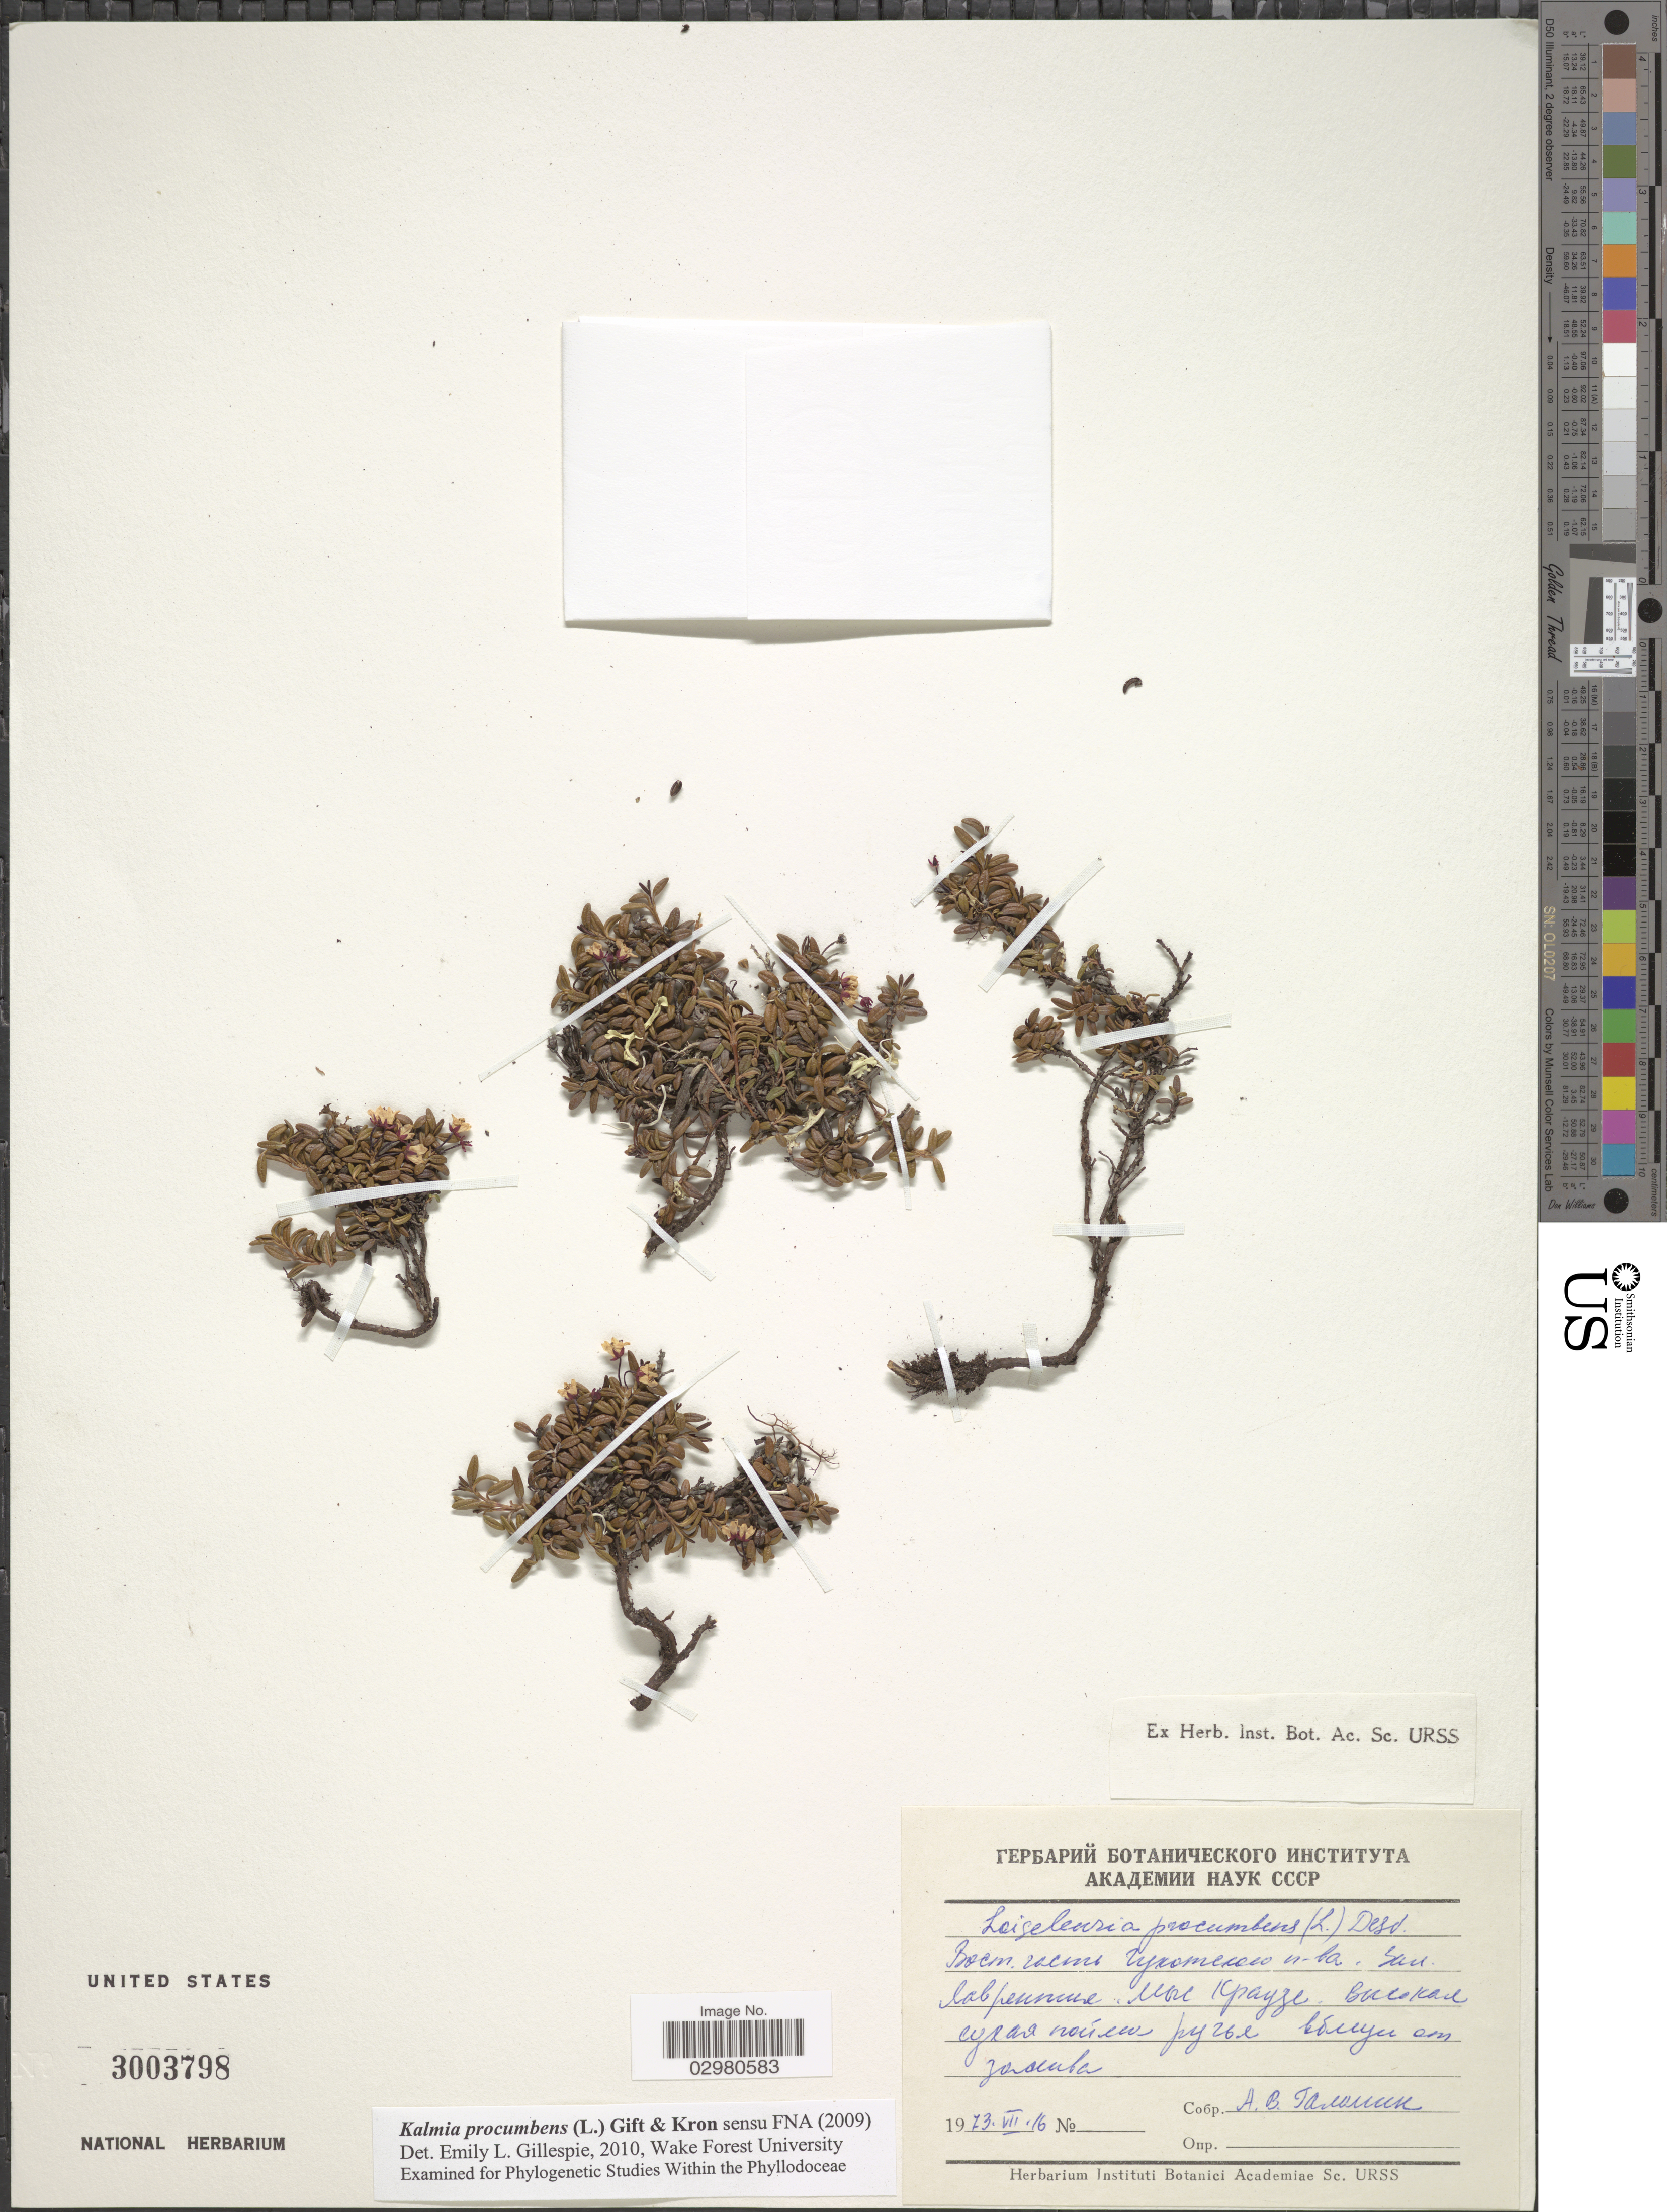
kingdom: Plantae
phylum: Tracheophyta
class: Magnoliopsida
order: Ericales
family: Ericaceae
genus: Loiseleuria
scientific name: Loiseleuria procumbens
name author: (L.) Desv.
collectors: A. Galanin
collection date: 1973-07-16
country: Russian Federation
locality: Saint Lawrence Bay.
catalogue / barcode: US 3003798